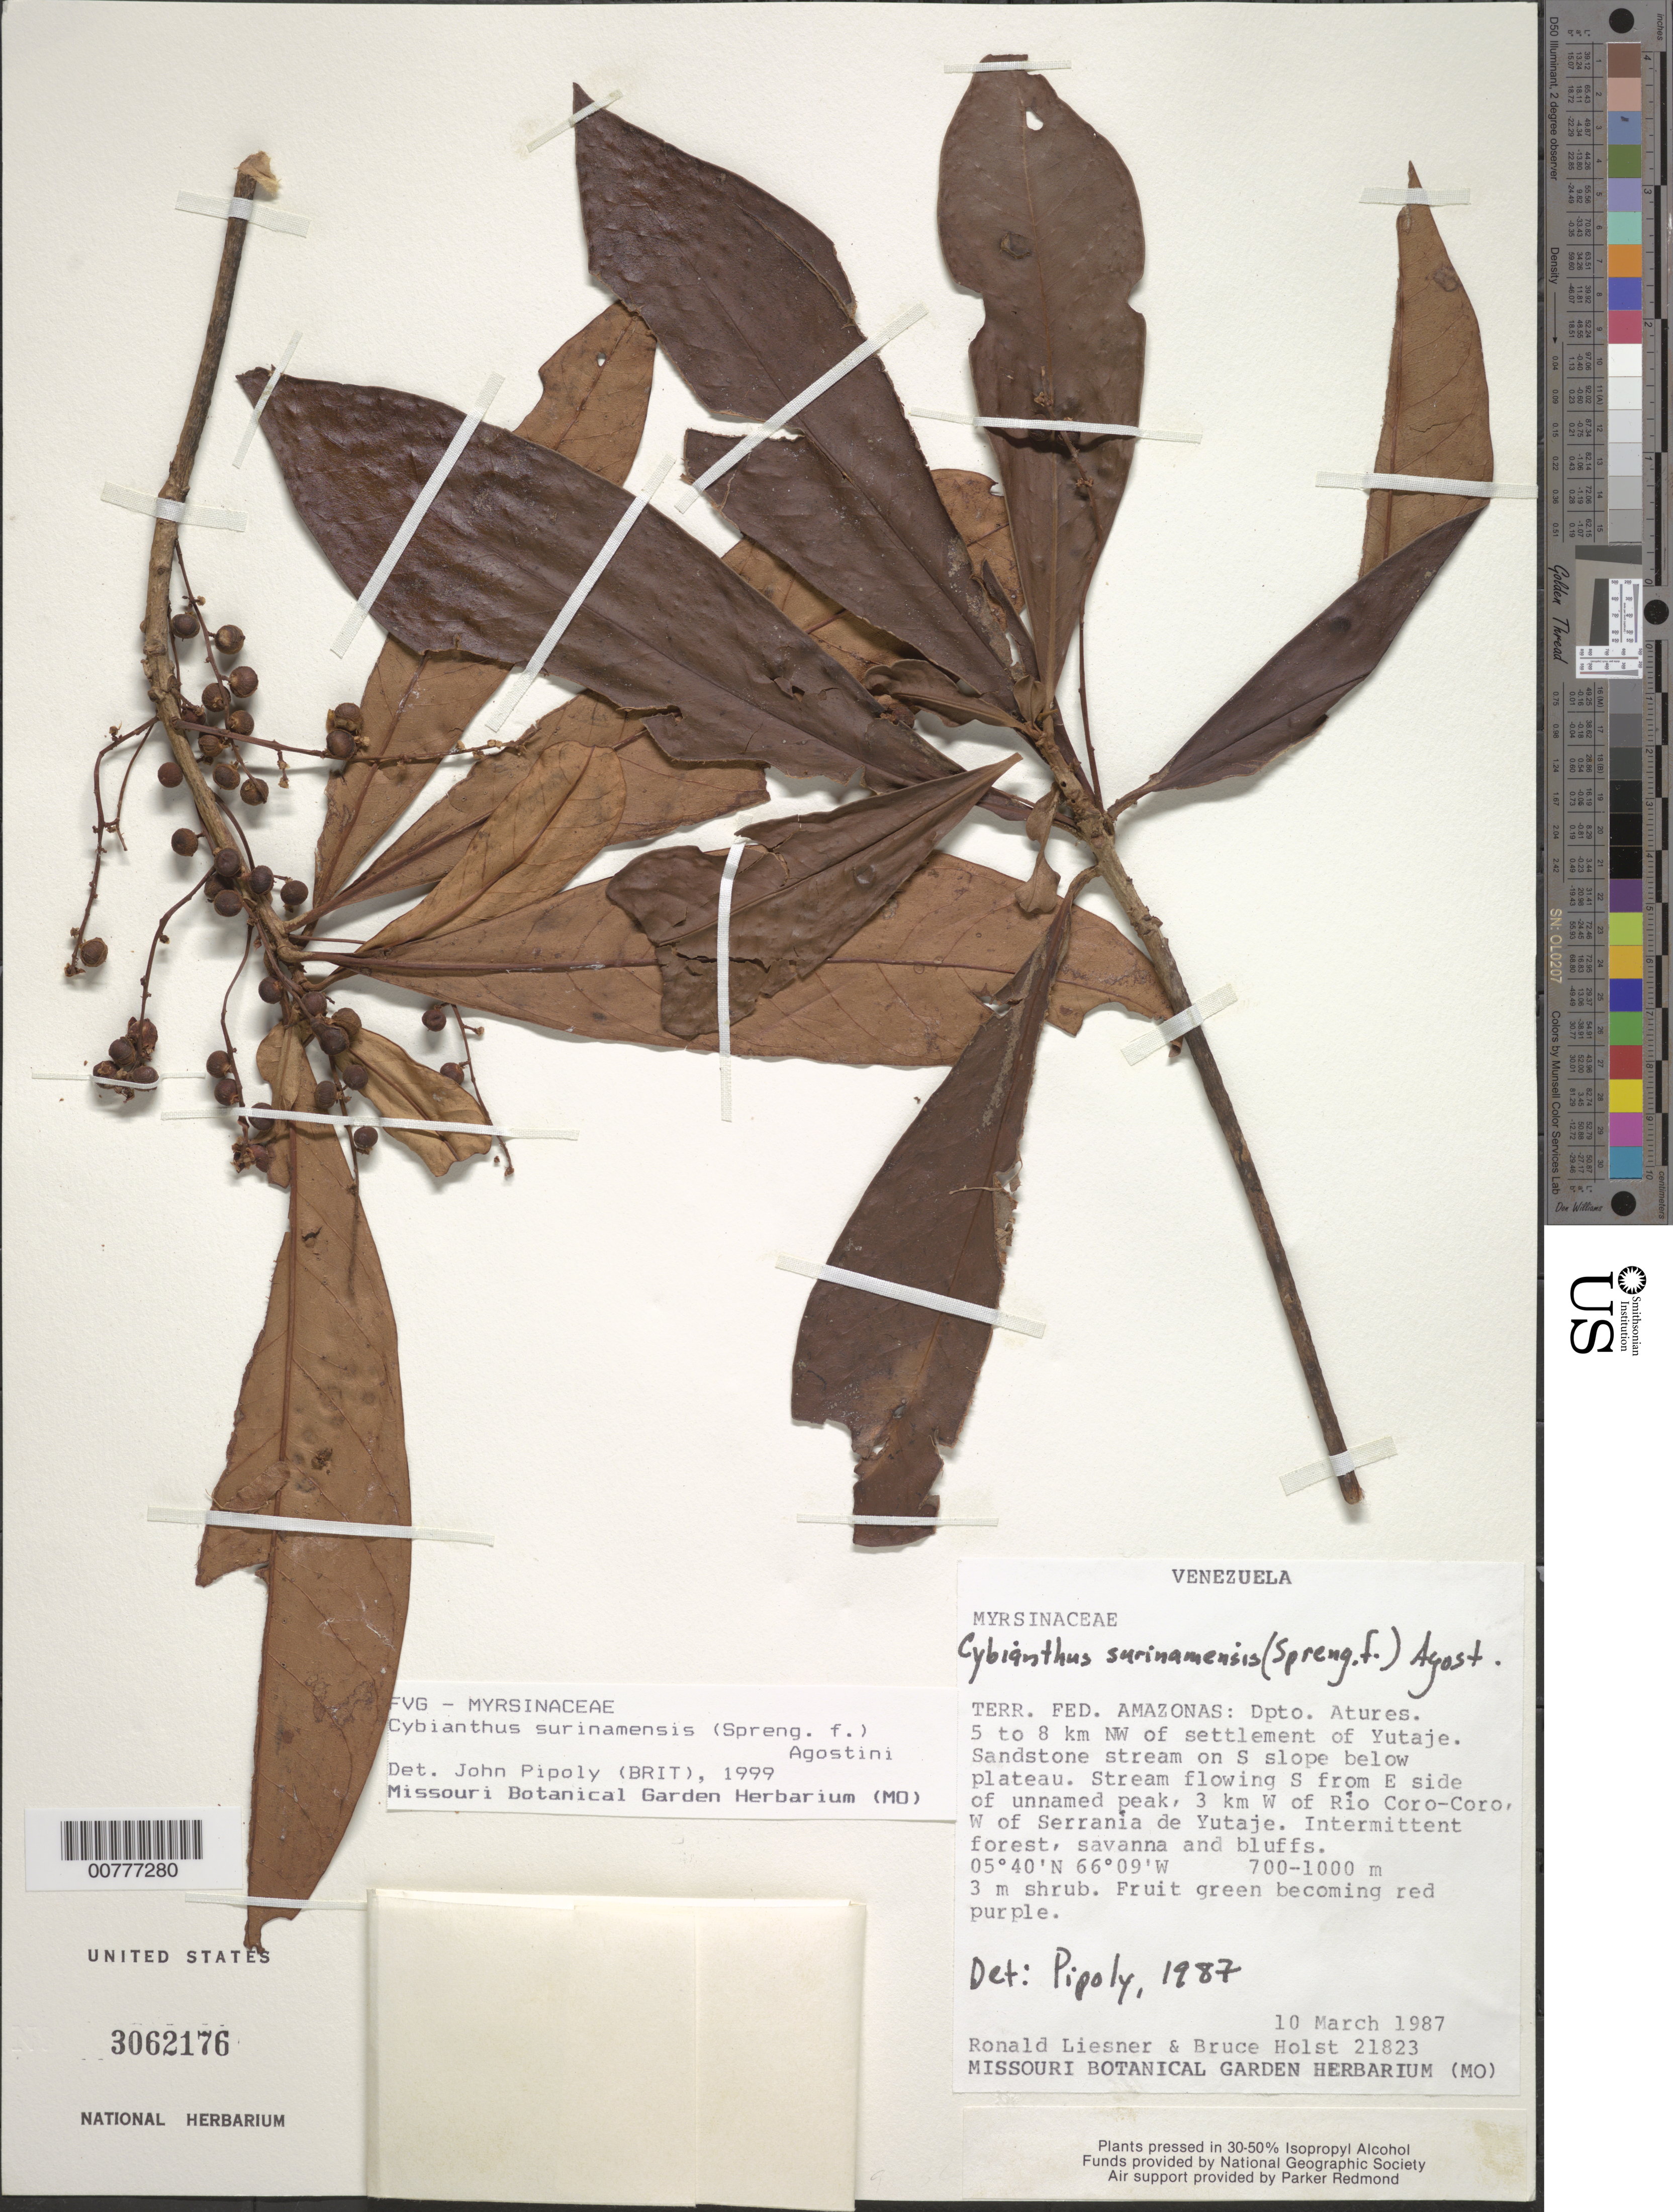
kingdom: Plantae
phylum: Tracheophyta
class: Magnoliopsida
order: Ericales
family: Primulaceae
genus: Cybianthus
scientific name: Cybianthus surinamensis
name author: (Spreng.) G. Agostini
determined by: Pipoly, J. J., III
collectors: R. L. Liesner & B. Holst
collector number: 21823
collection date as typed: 10-Mar-87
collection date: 1987-03-10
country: Venezuela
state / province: Amazonas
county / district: Atures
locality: Yutajé, 5-8 km NW of settlement, on S slope below plateau; stream flowing S from E side of unnamed peak, 3 km W of Río Coro-Coro, W of Serrania de Yutajé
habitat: Intermittent forest, savanna, and bluffs, sandstone stream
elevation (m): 700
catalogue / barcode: US 3062176